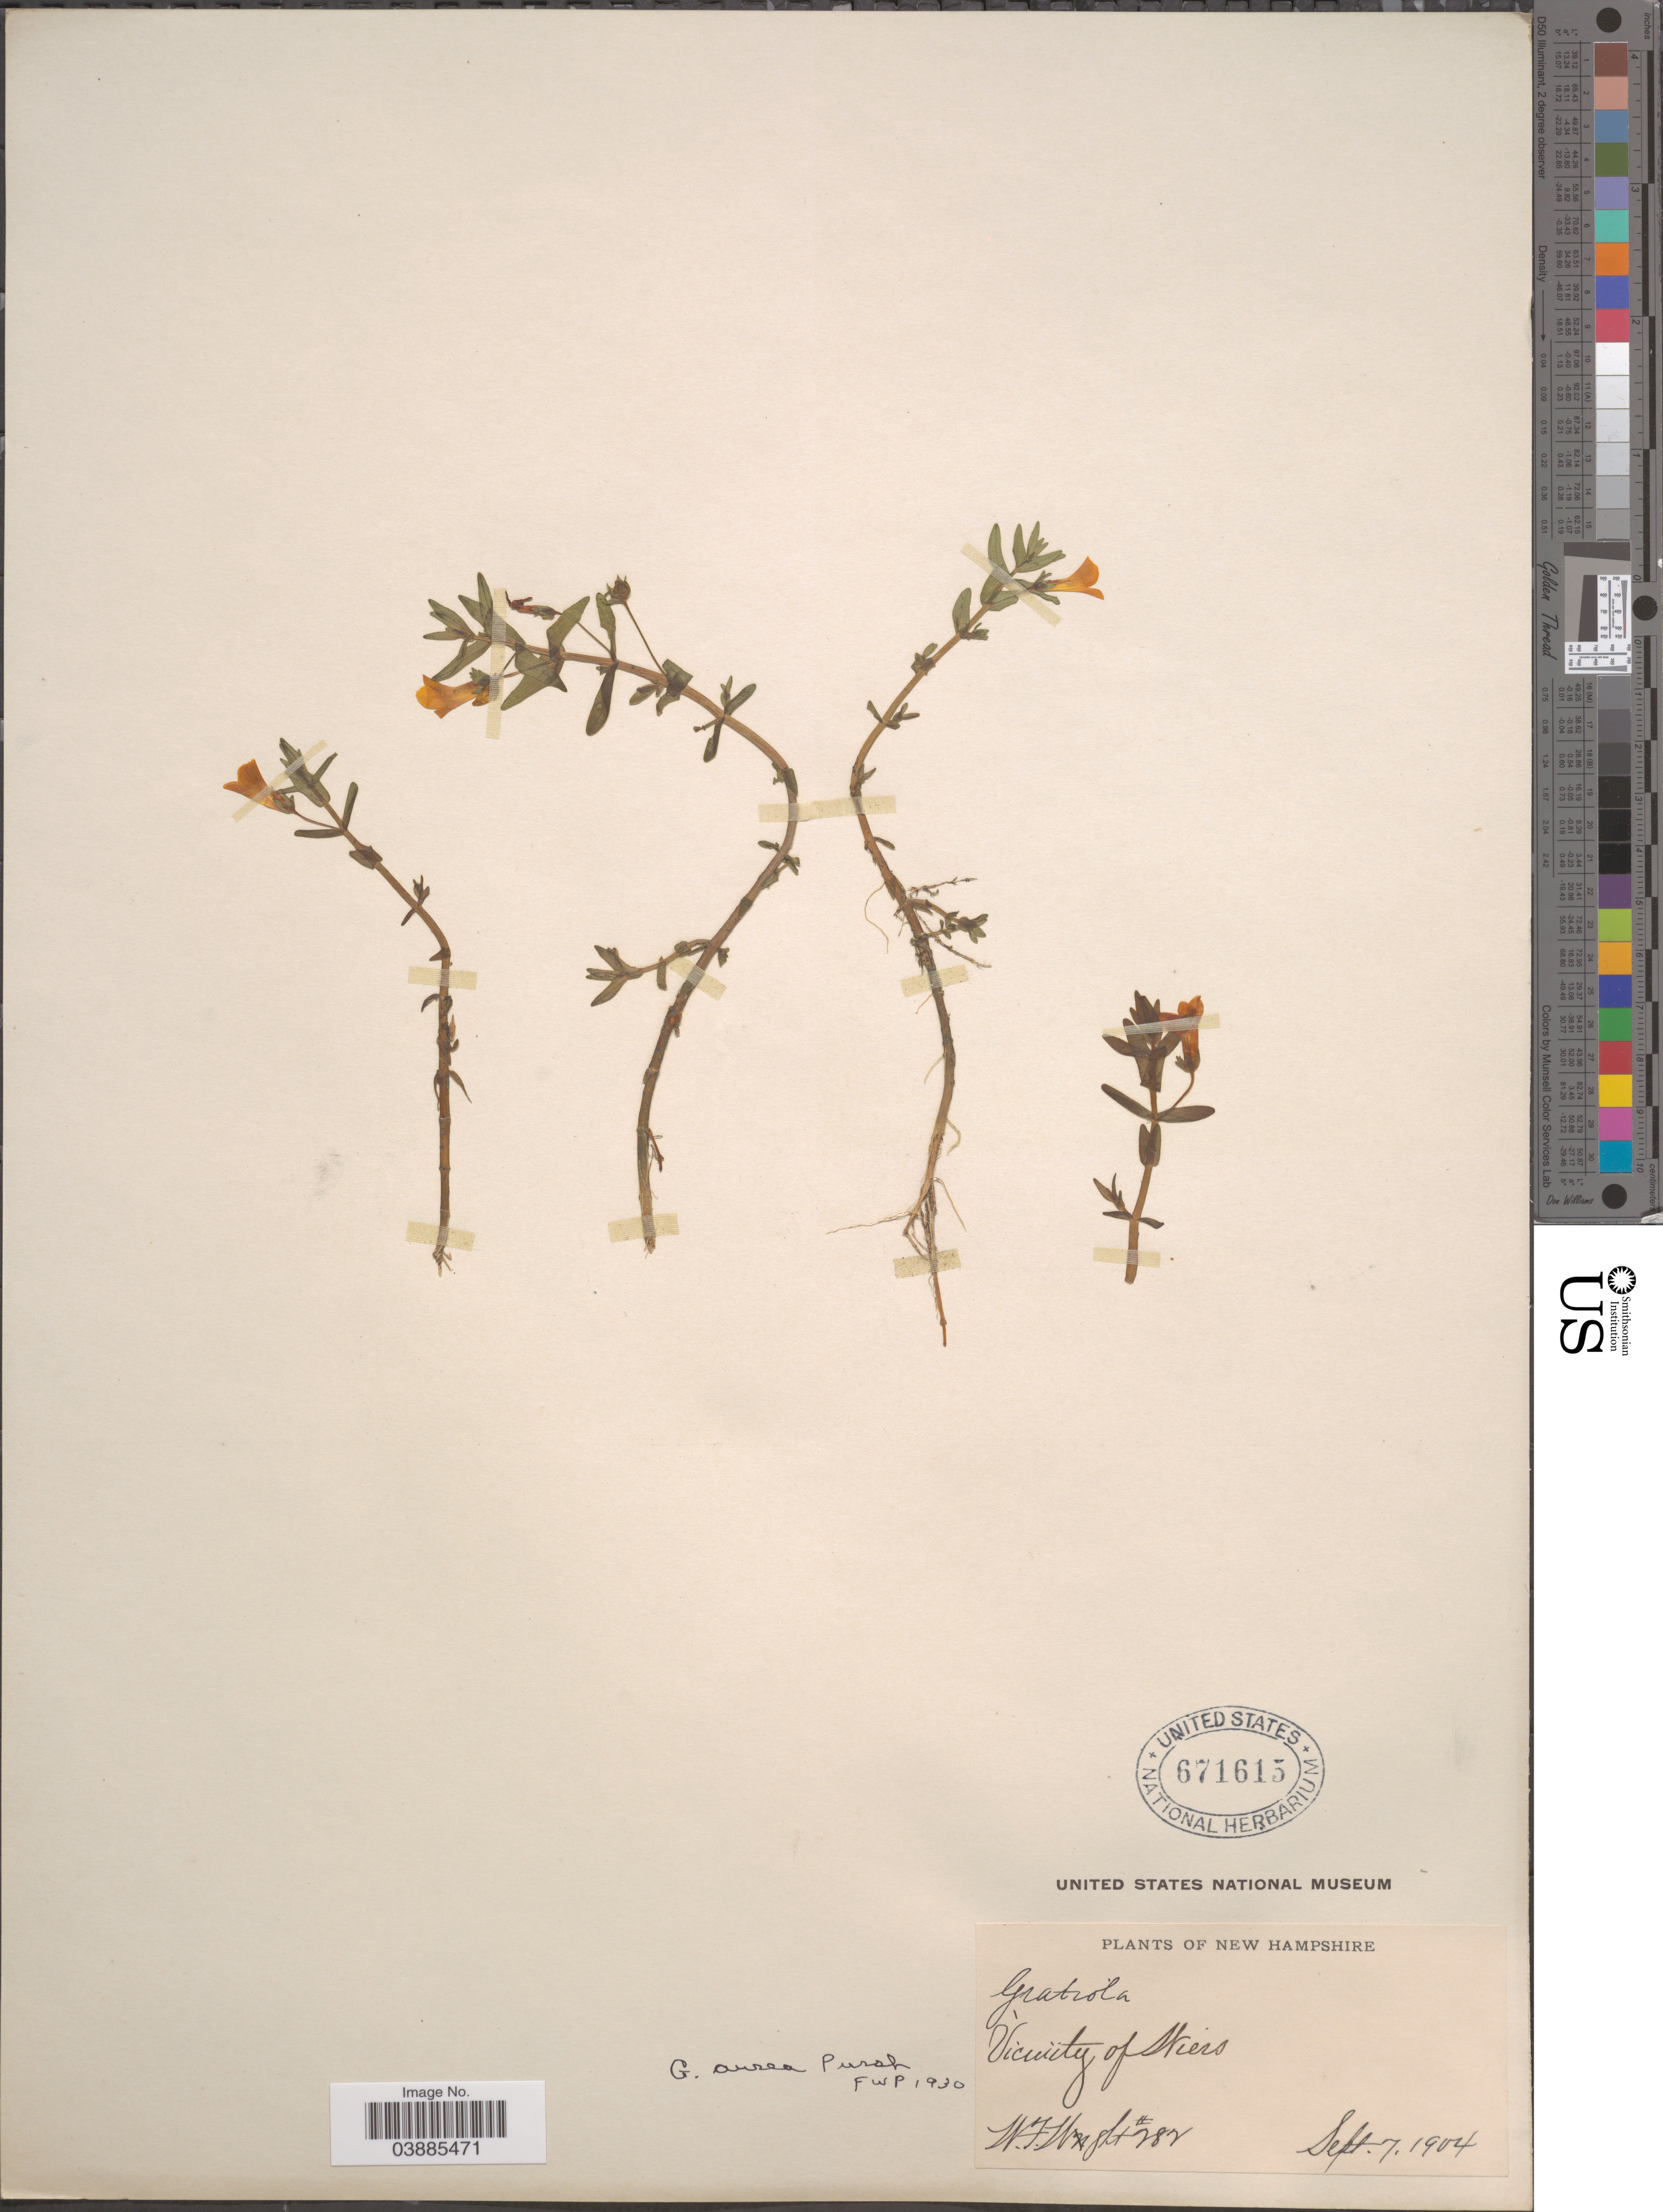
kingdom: Plantae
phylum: Tracheophyta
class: Magnoliopsida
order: Lamiales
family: Plantaginaceae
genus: Gratiola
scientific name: Gratiola aurea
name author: Pursh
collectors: W. F. Wright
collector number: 282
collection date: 1904-09-07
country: United States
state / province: New Hampshire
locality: Vicinity of Wiers.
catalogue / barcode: US 671615